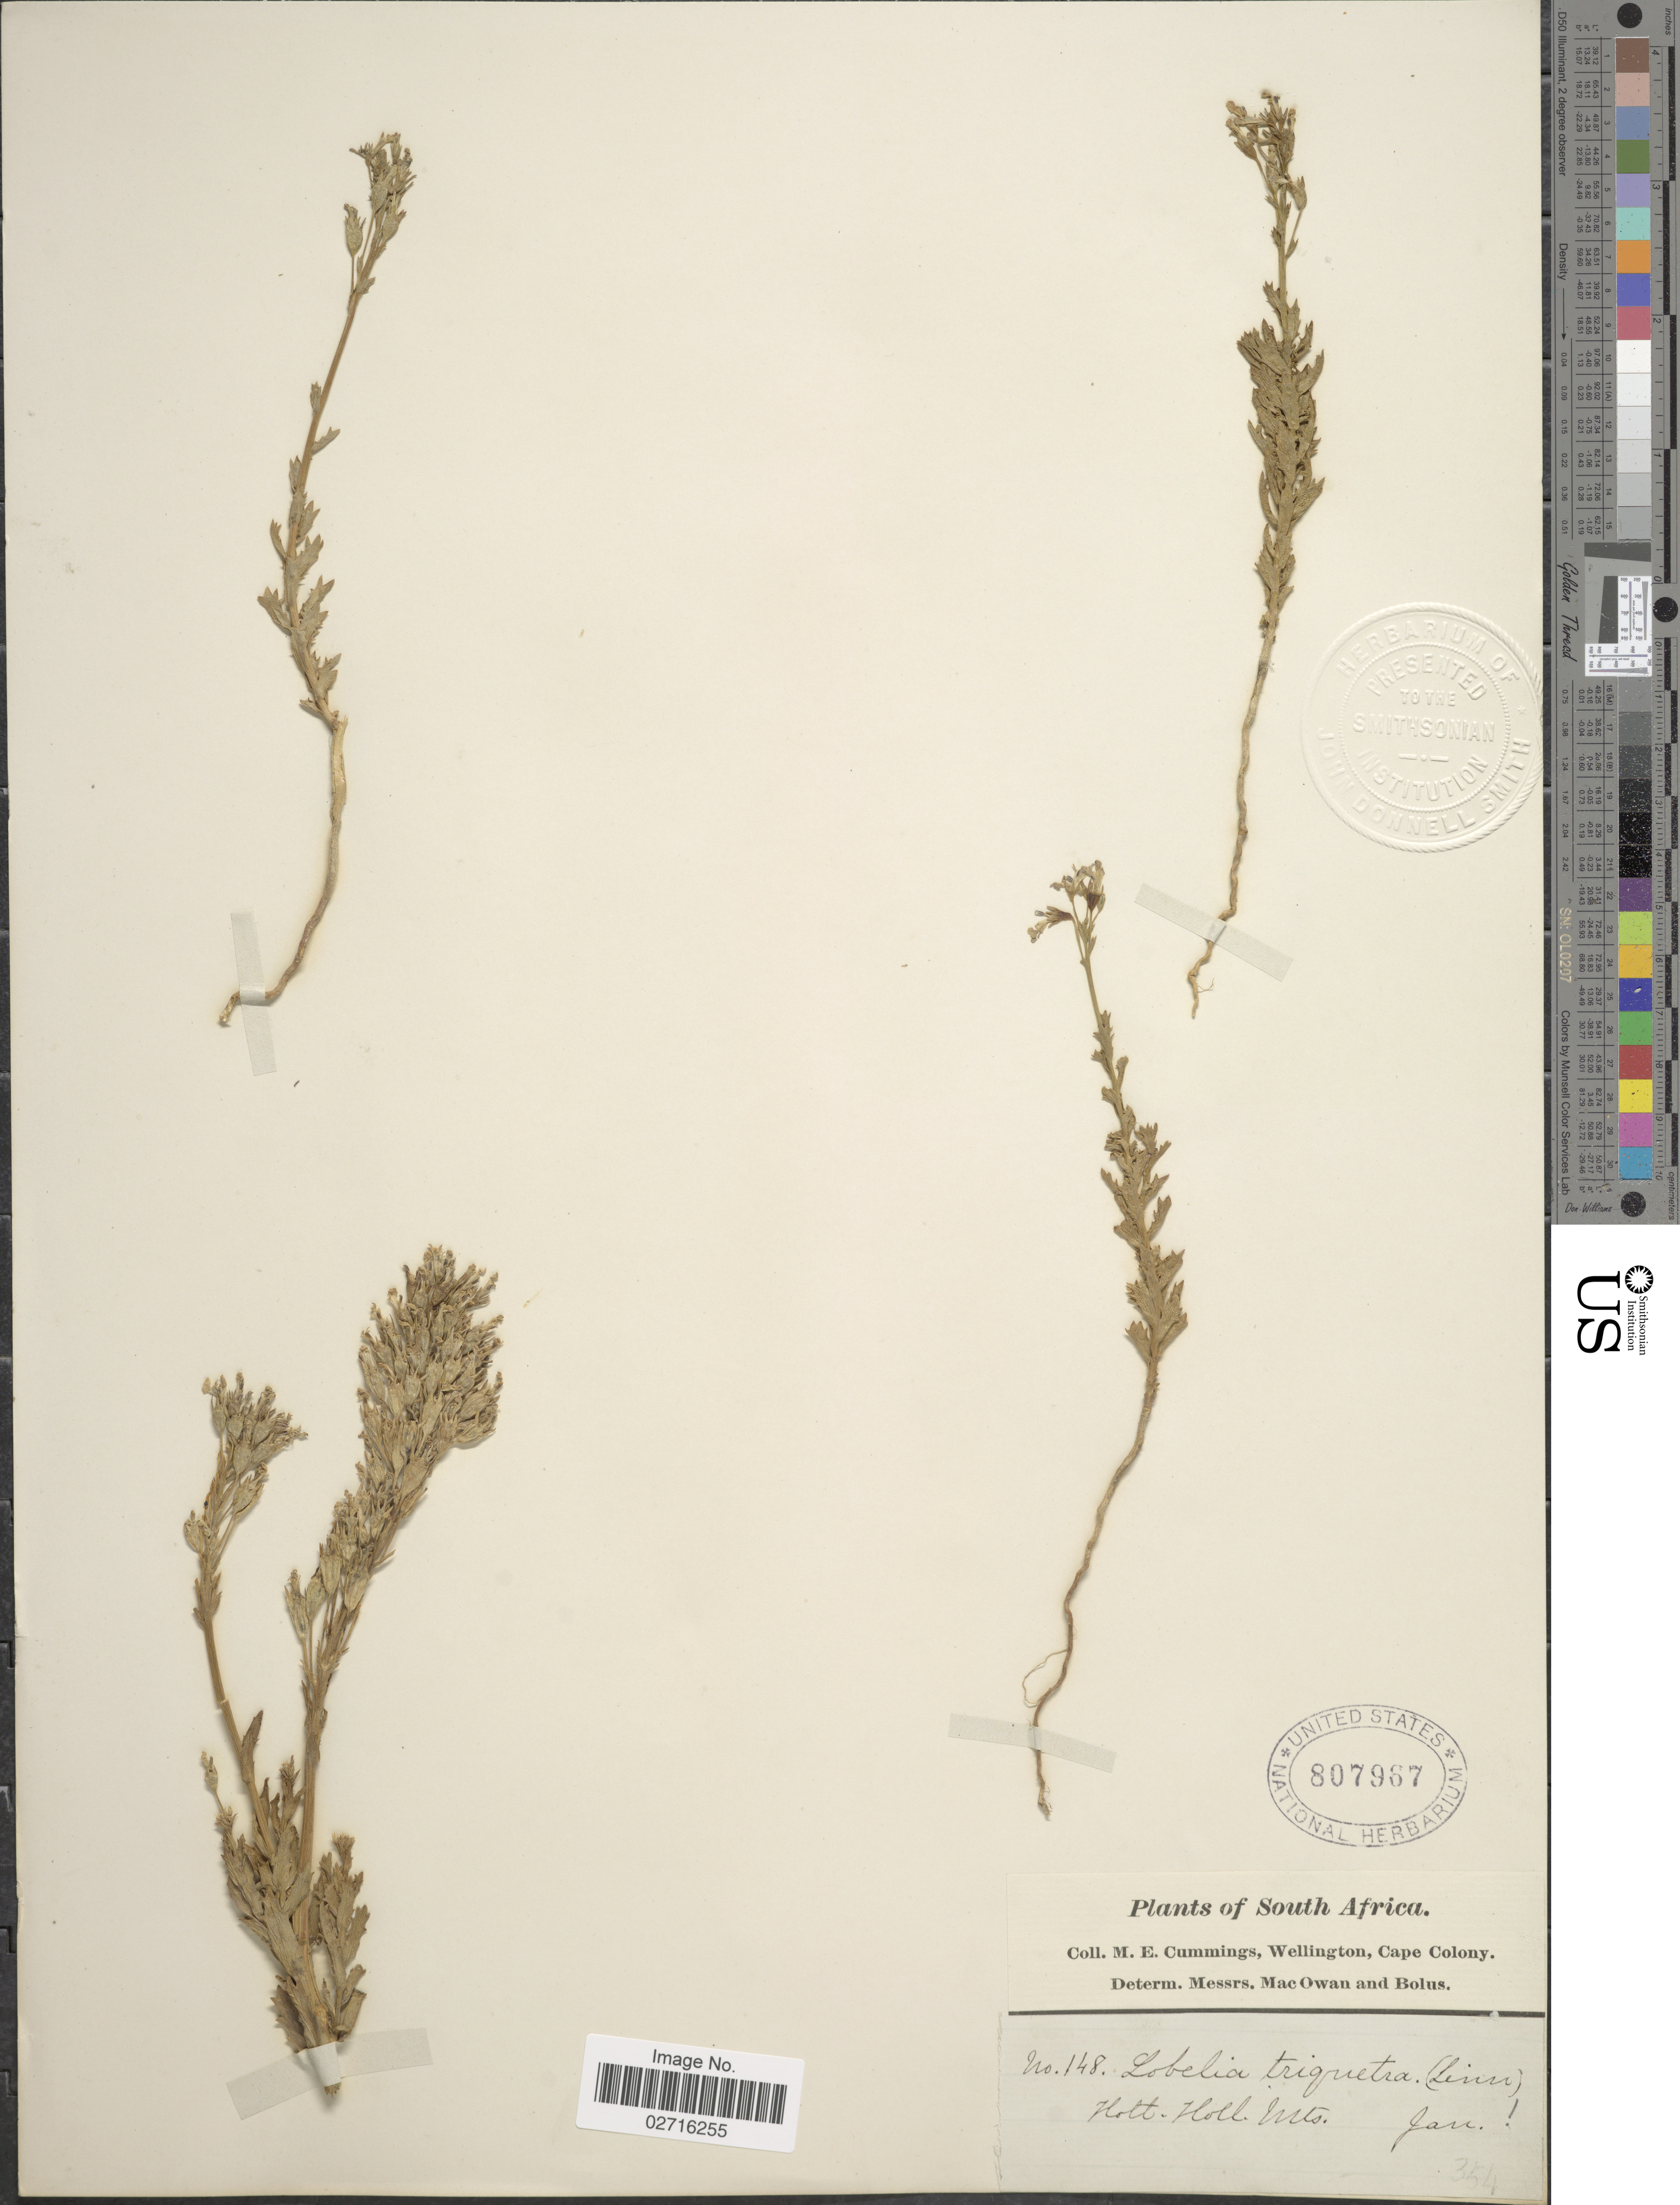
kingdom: Plantae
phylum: Tracheophyta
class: Magnoliopsida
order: Asterales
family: Campanulaceae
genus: Lobelia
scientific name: Lobelia triquetra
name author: L.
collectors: M. E. Cummings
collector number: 148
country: South Africa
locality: Hott. Holl. Mts.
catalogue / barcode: US 807967